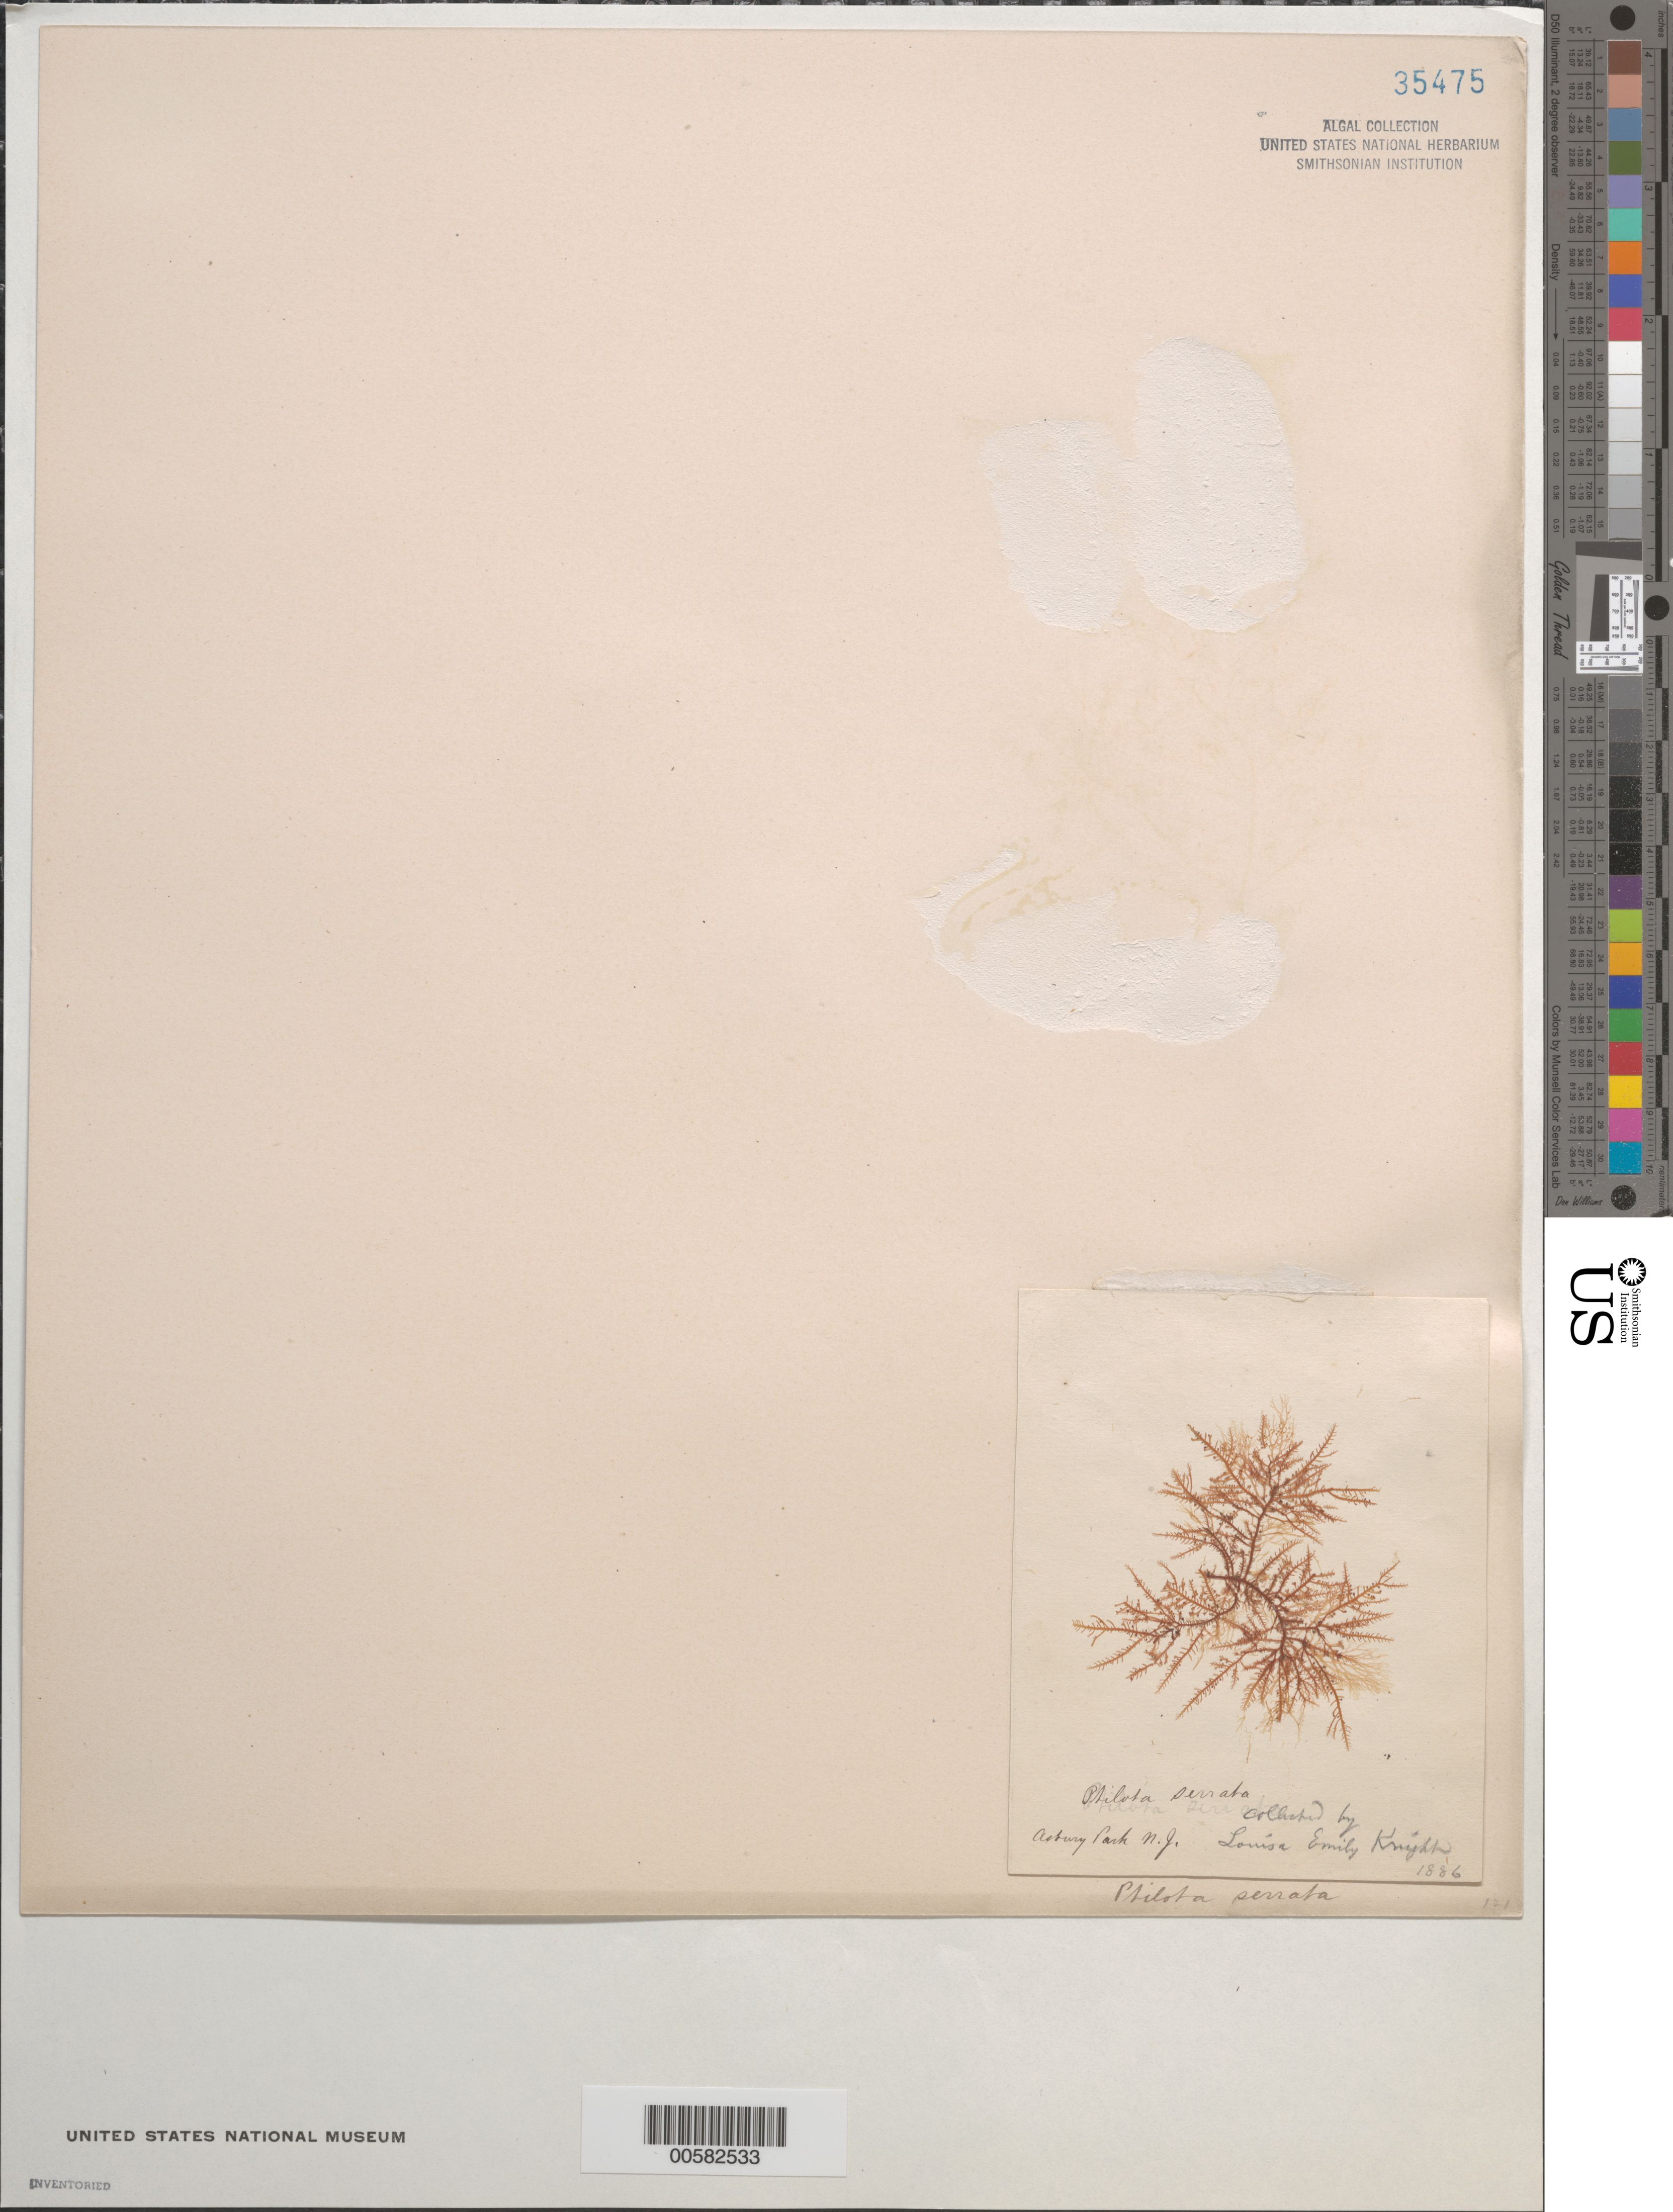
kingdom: Plantae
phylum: Rhodophyta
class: Florideophyceae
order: Ceramiales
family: Wrangeliaceae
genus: Ptilota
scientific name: Ptilota serrata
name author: Kützing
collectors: L. Knight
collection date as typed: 1886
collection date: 1886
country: United States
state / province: New Jersey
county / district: Monmouth County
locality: Asbury Park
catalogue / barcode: US 35475